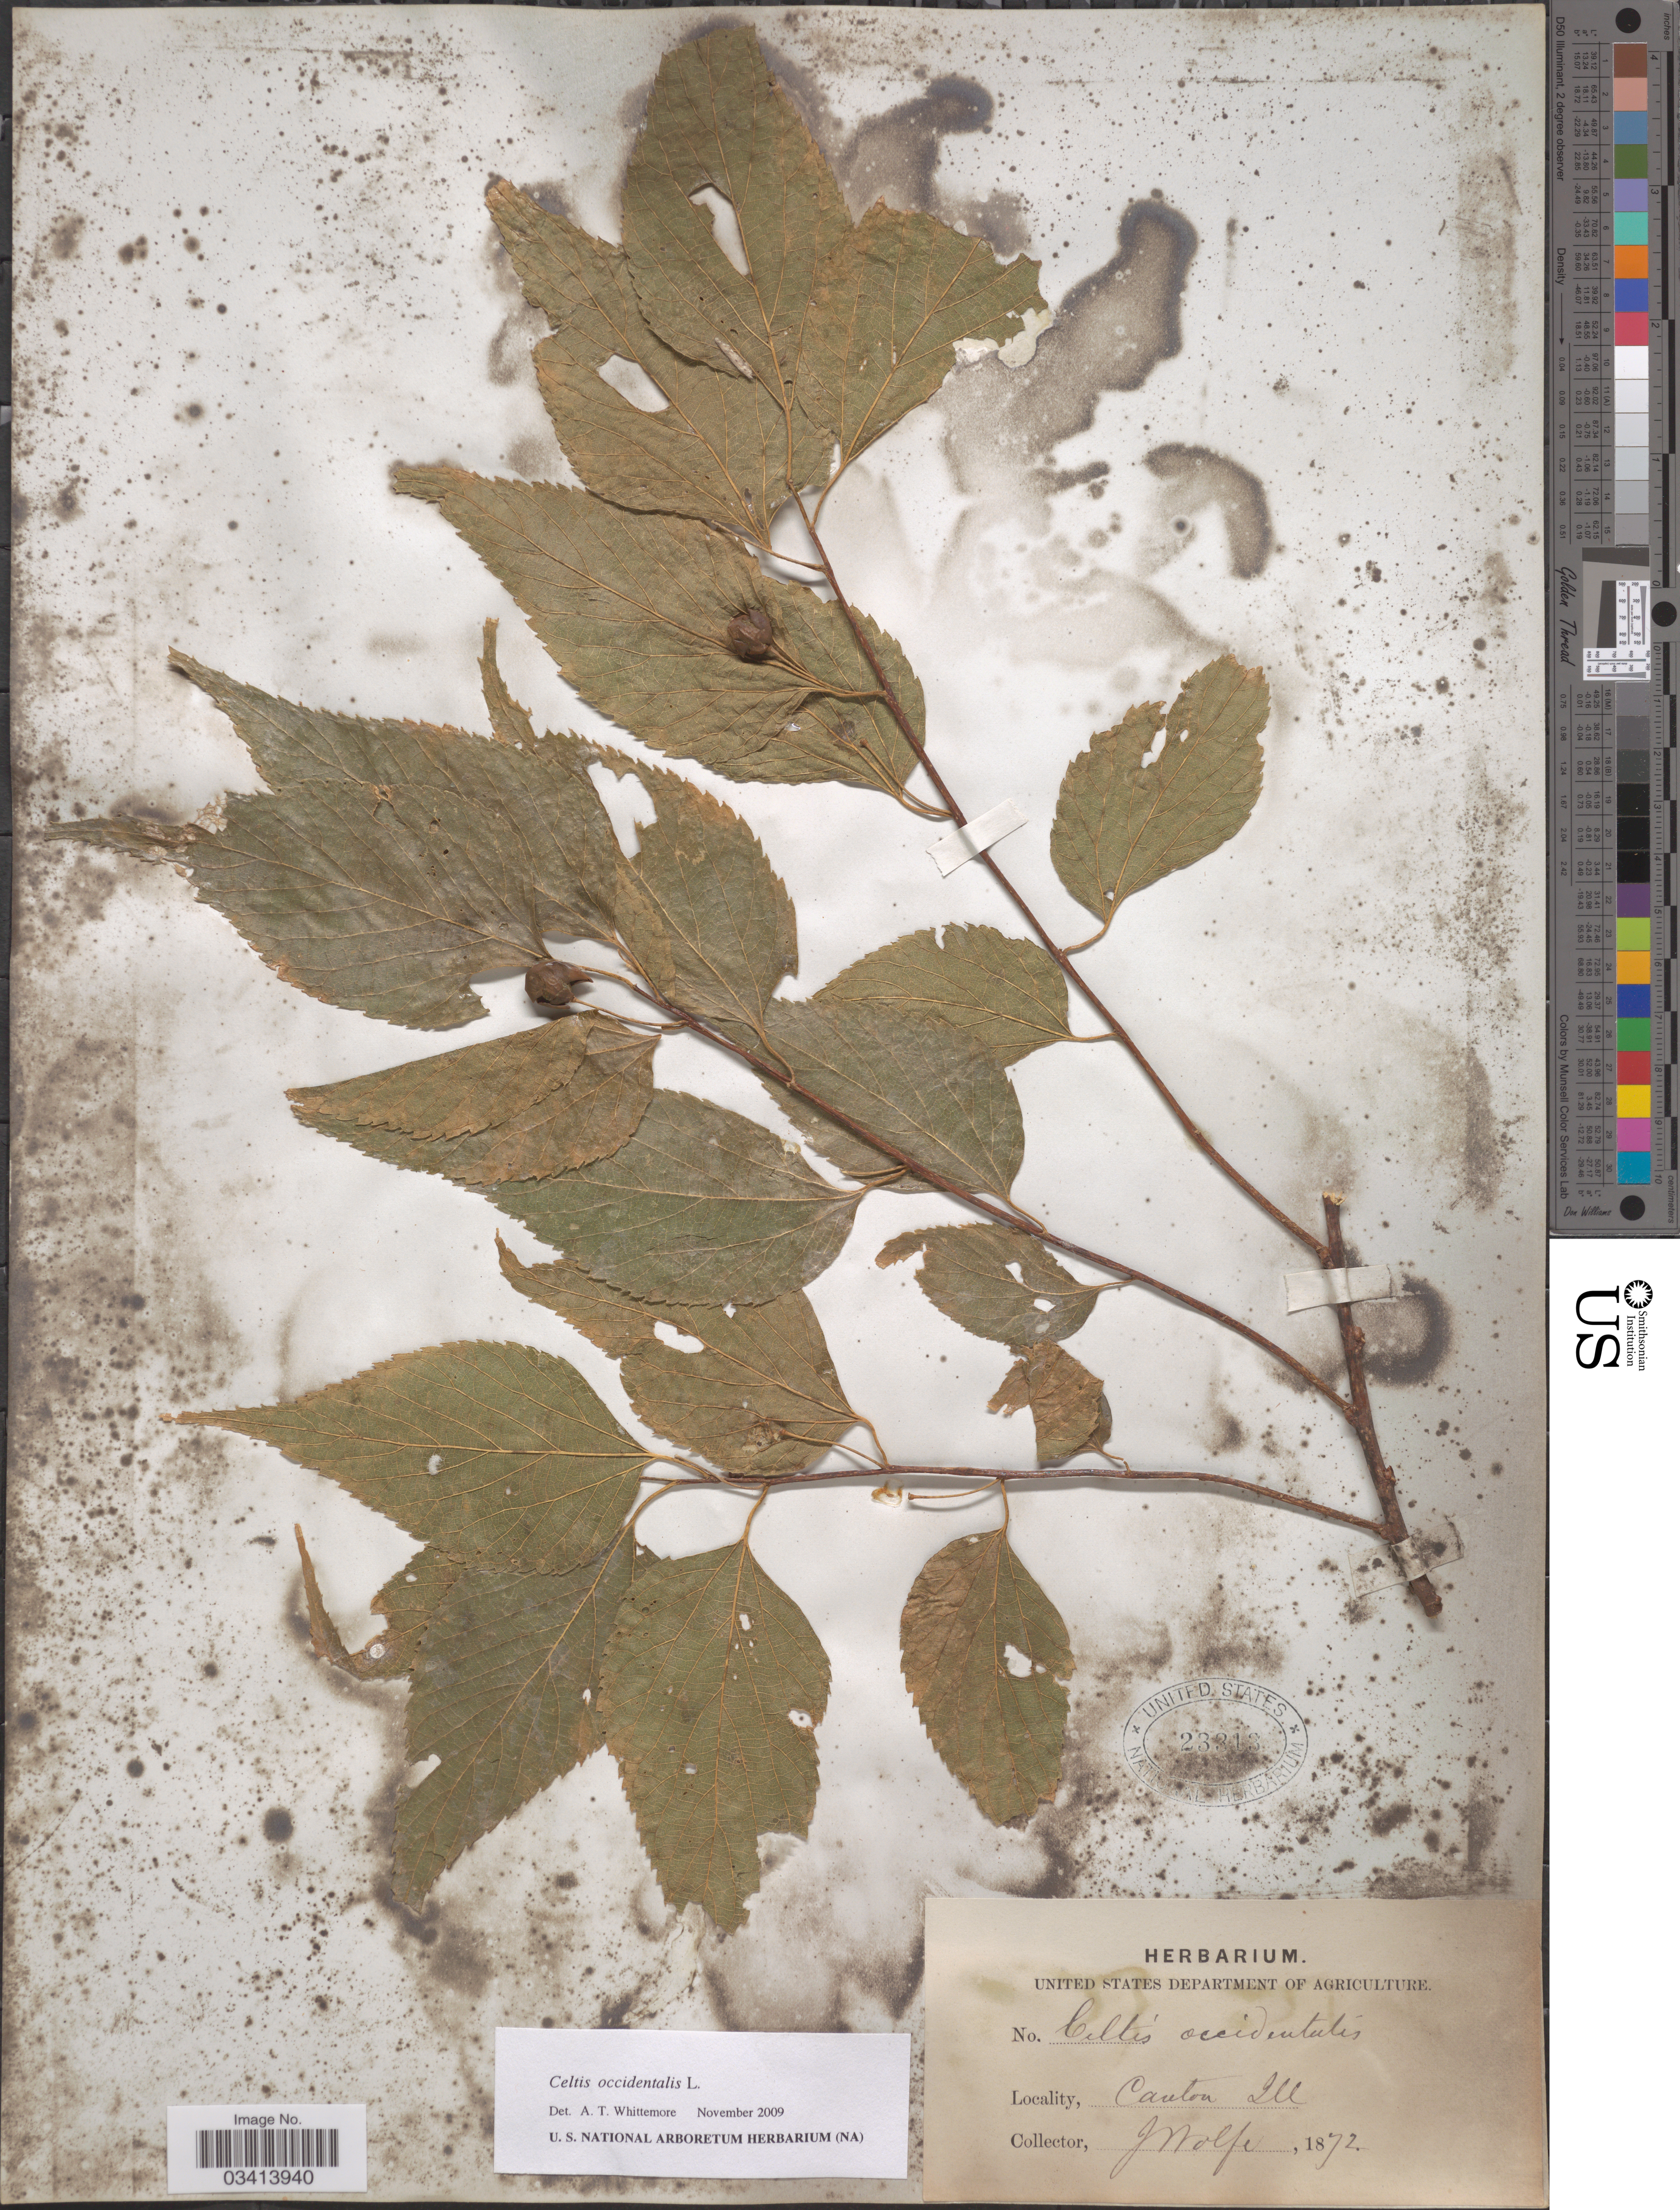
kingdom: Plantae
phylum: Tracheophyta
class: Magnoliopsida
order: Rosales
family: Cannabaceae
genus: Celtis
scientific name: Celtis occidentalis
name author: L.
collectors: J. Wolfe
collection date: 1872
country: United States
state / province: Illinois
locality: Canton.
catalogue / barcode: US 23313